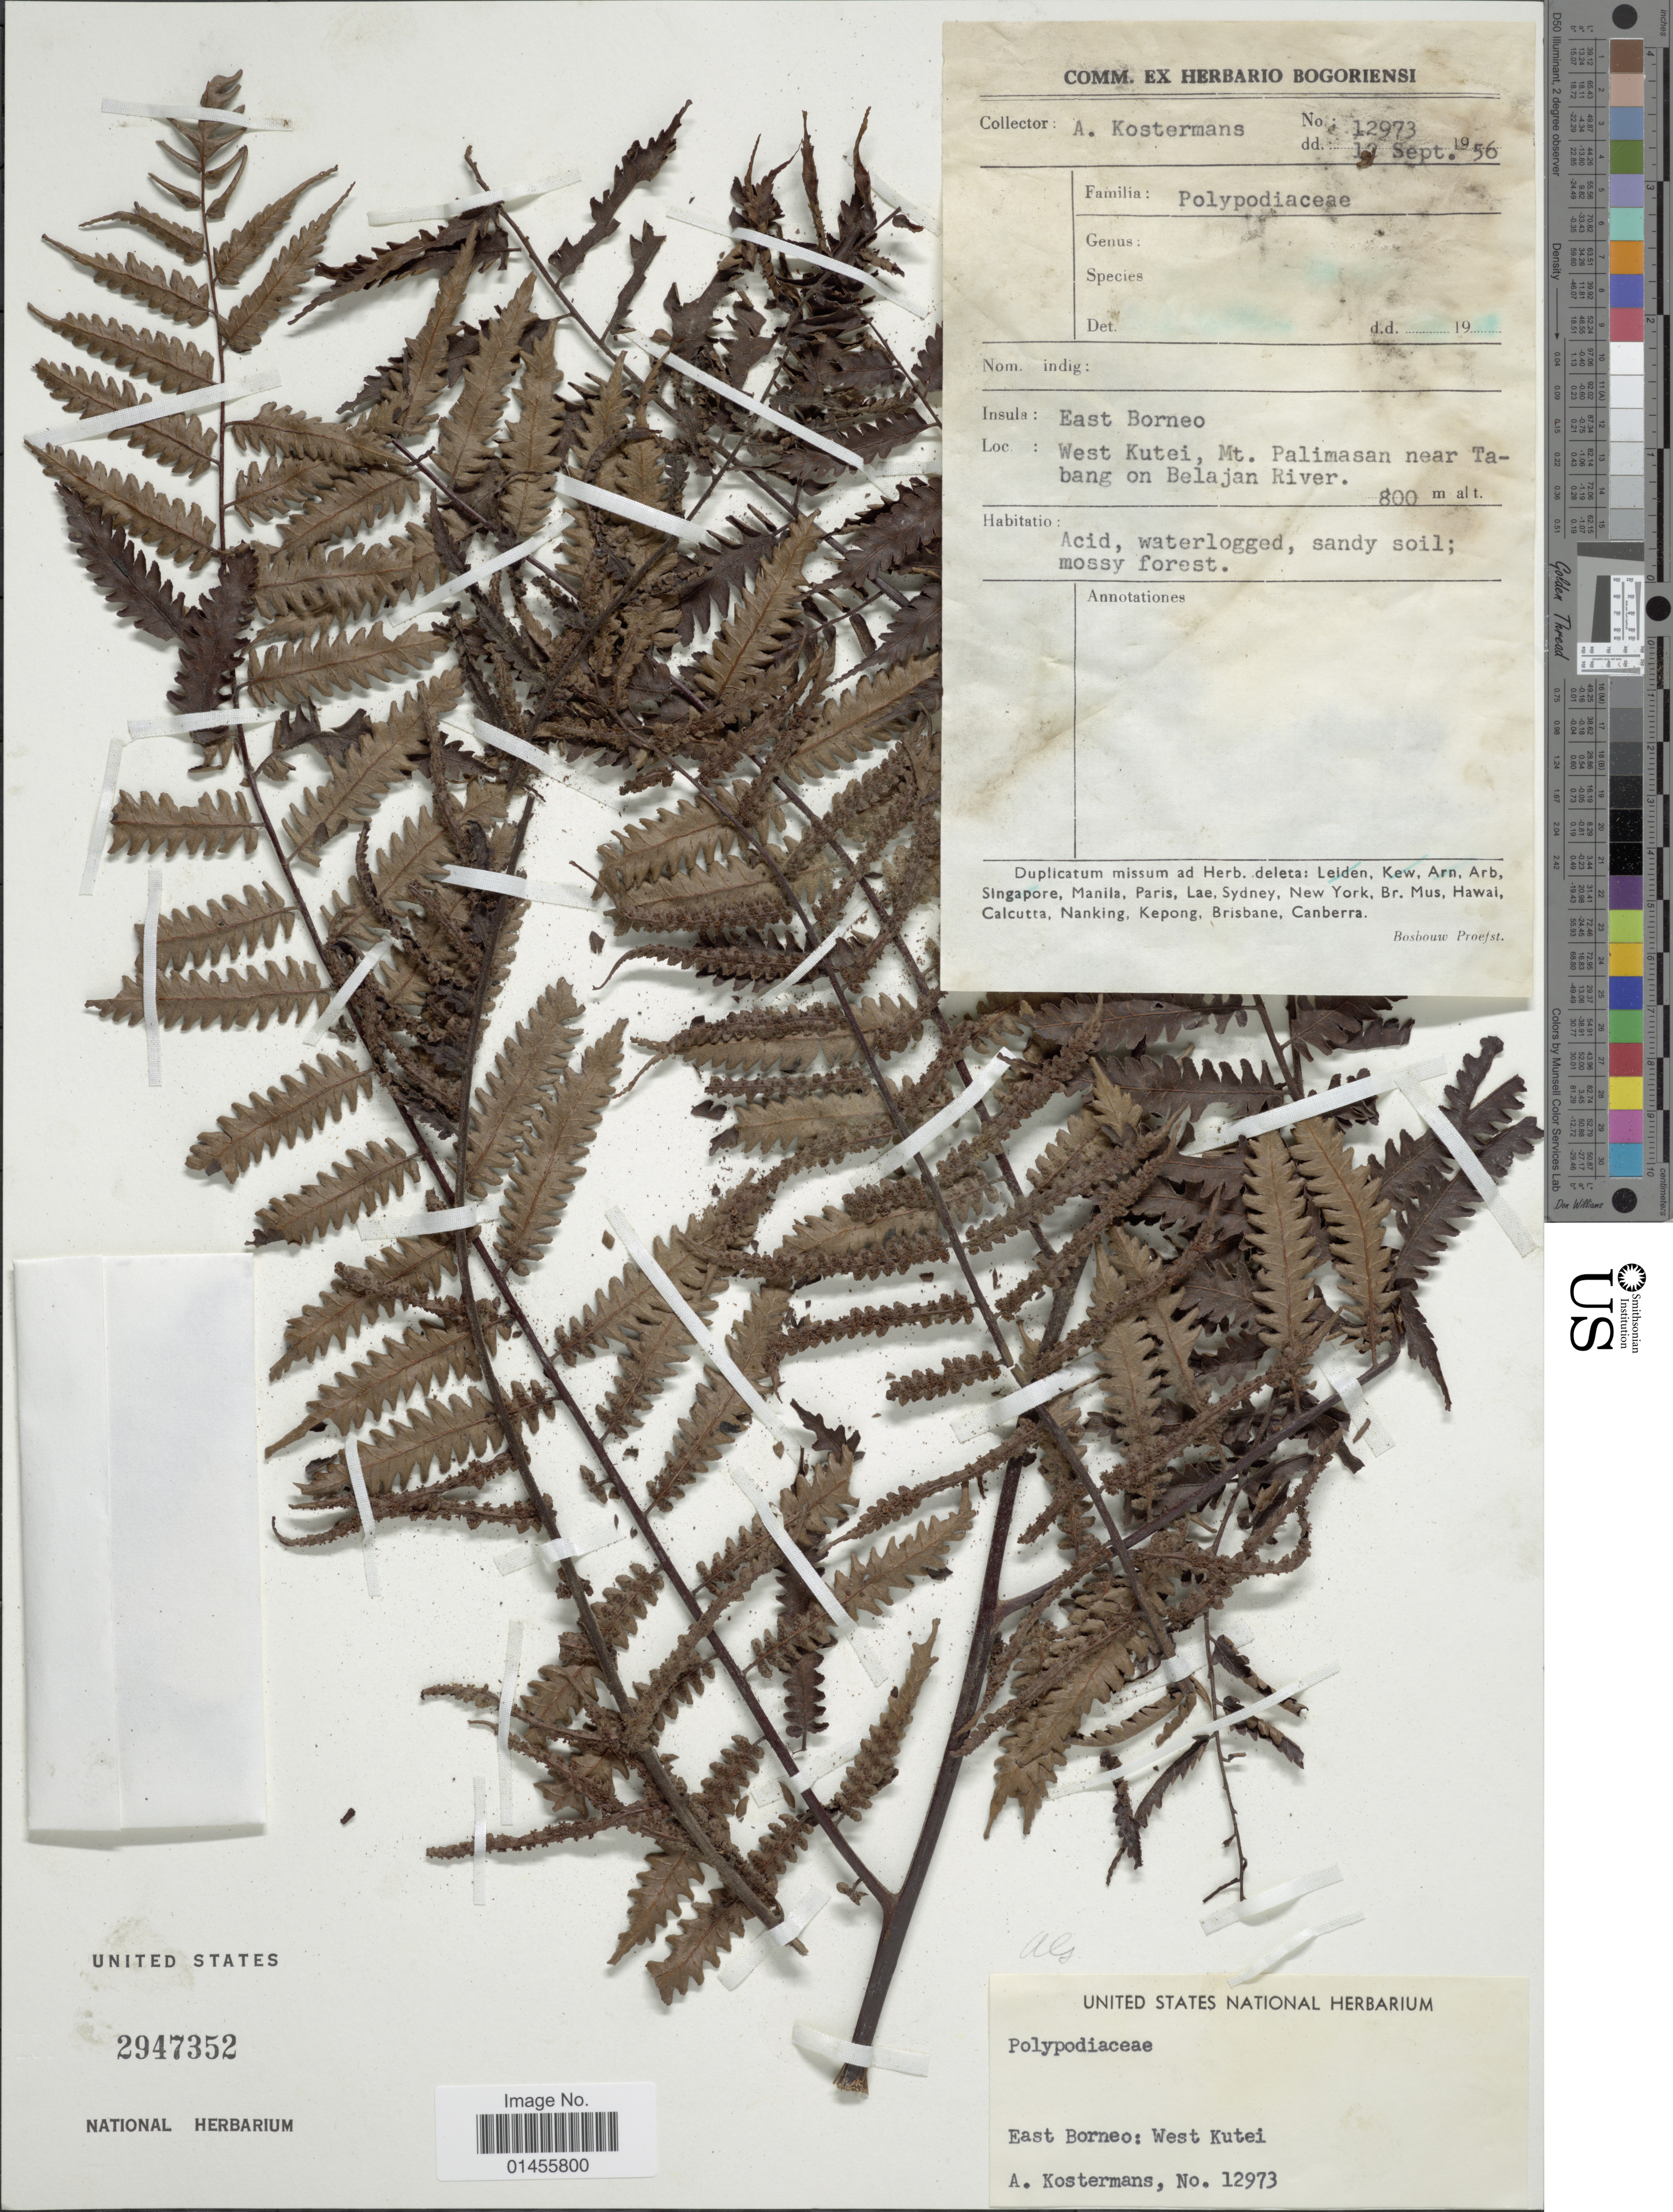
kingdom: Plantae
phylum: Tracheophyta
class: Polypodiopsida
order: Cyatheales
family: Cyatheaceae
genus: Alsophila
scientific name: Alsophila sp.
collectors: A. J. G. Kostermans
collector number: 12973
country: Malaysia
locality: East Borneo: West Kutei, Mt. Palimasan near Tabang on Belajan River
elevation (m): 800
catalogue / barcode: US 2947352